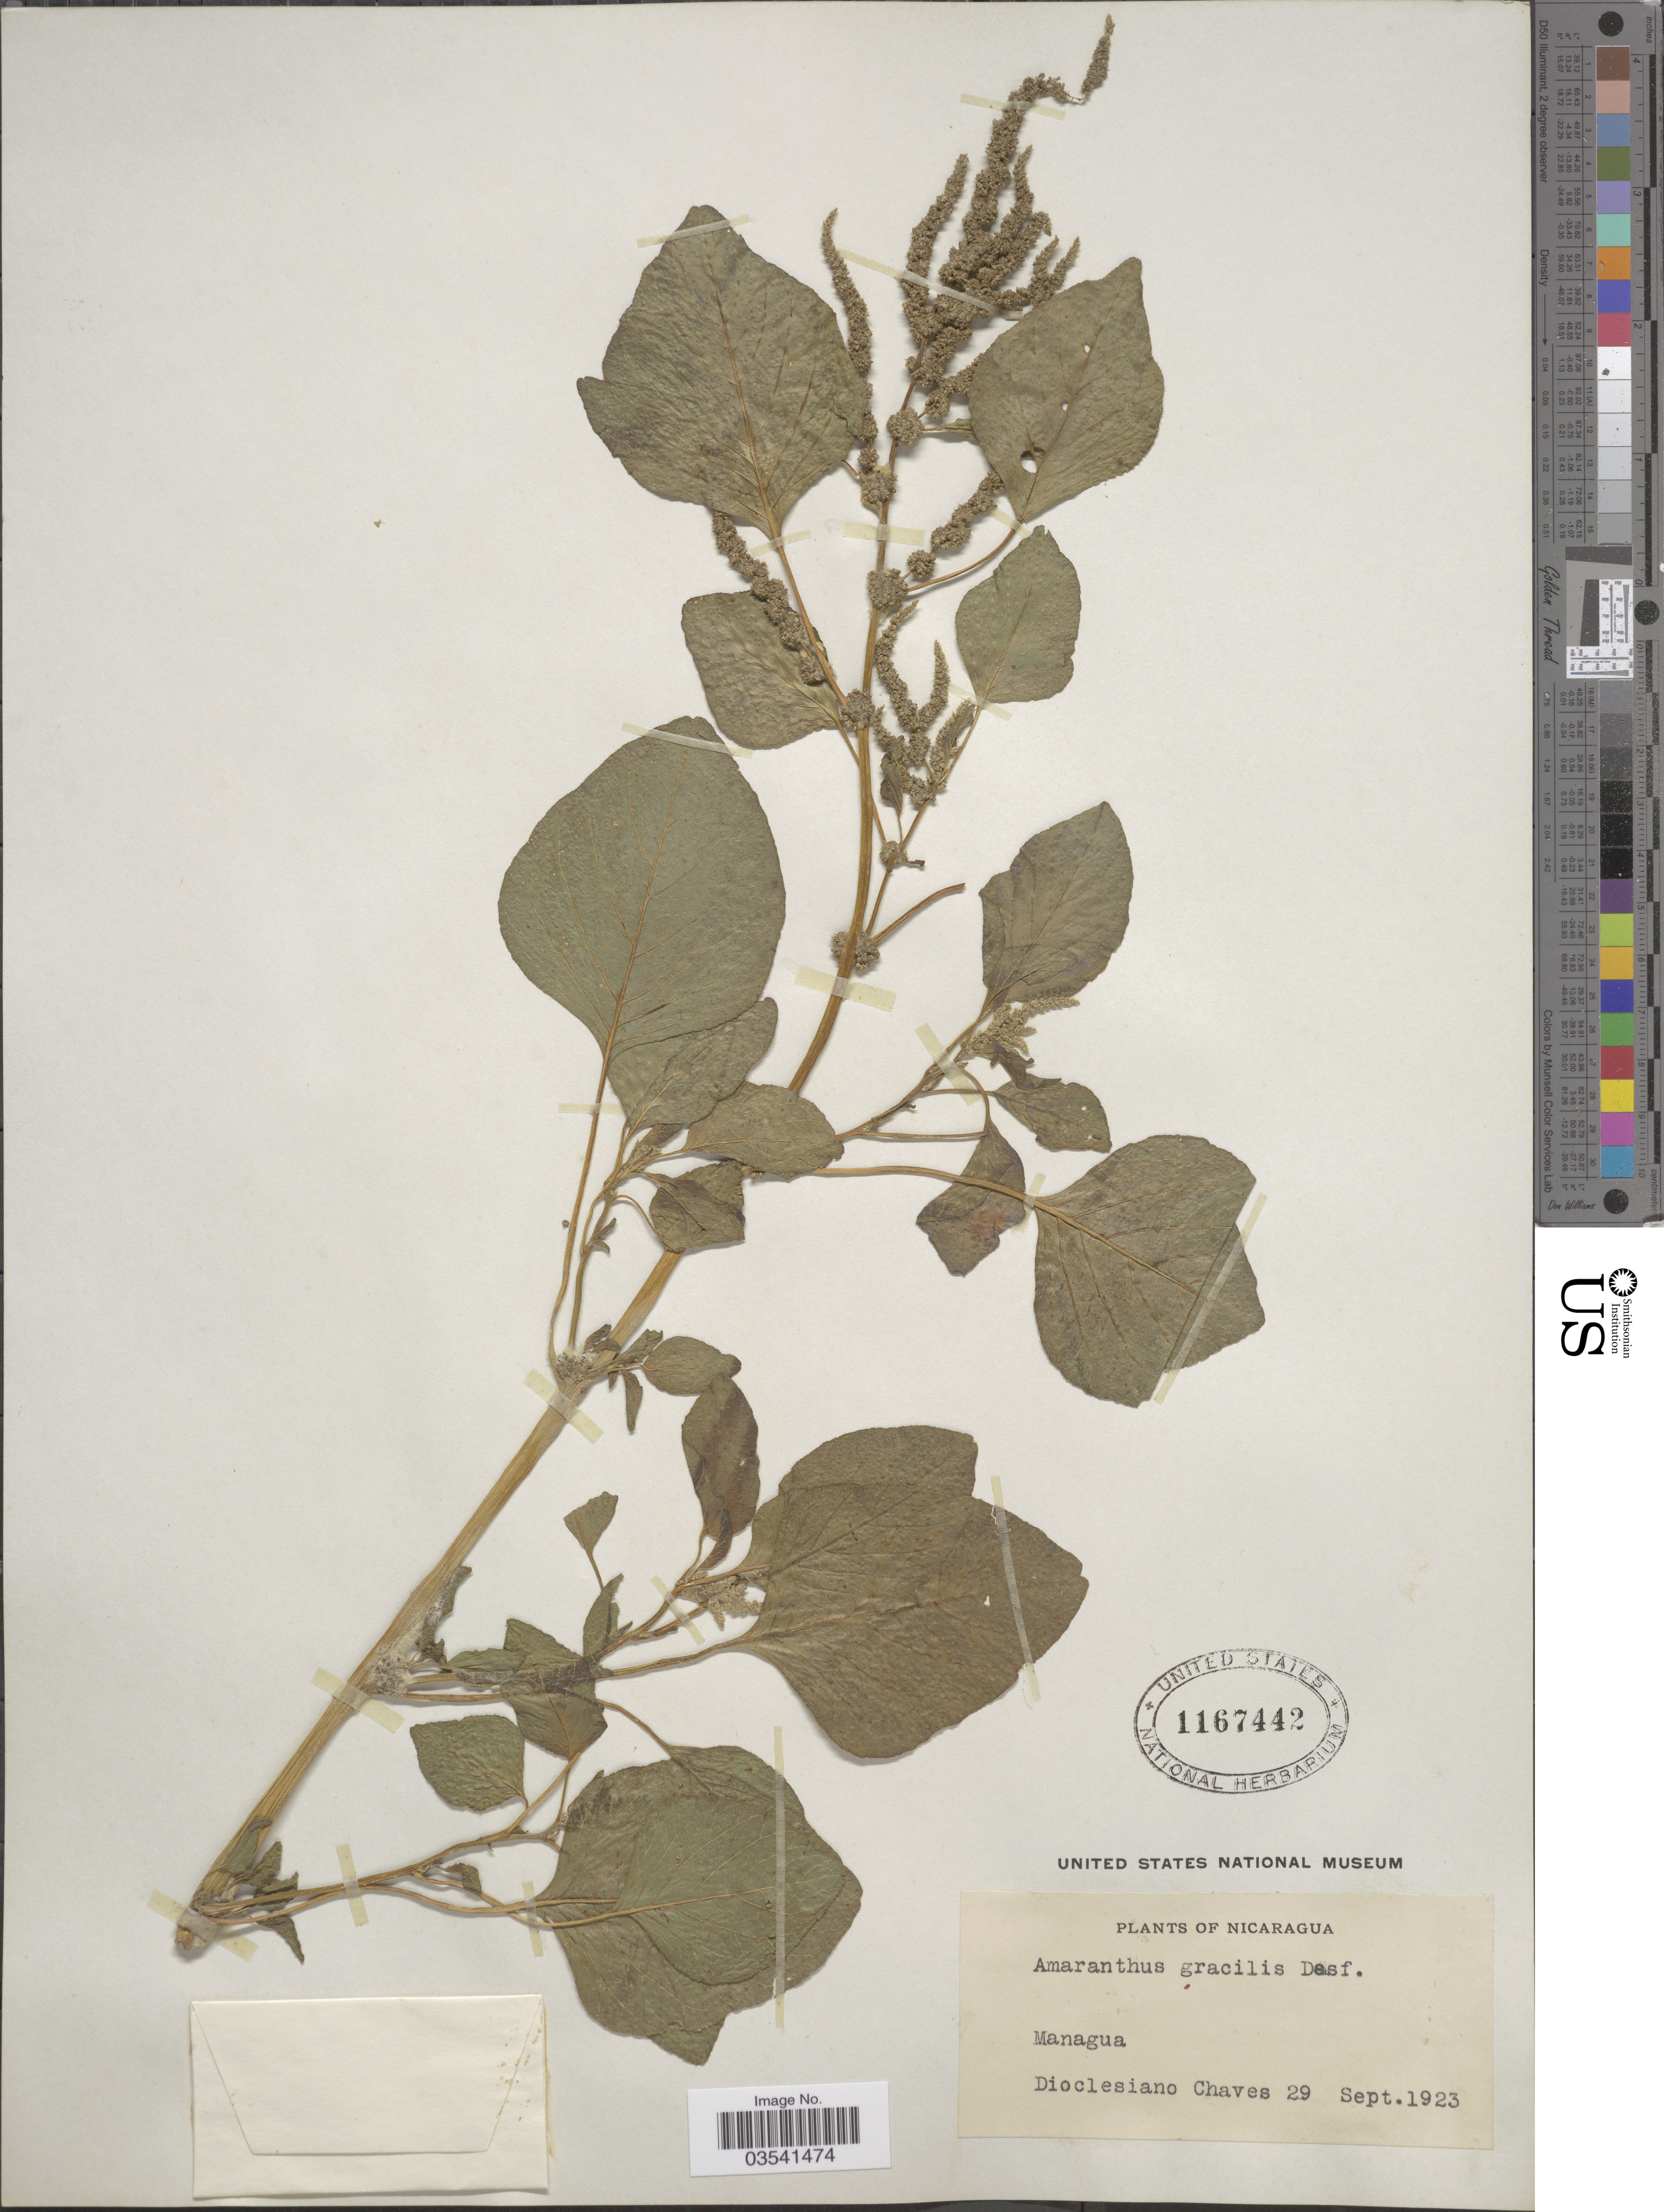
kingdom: Plantae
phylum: Tracheophyta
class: Magnoliopsida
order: Caryophyllales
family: Amaranthaceae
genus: Amaranthus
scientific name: Amaranthus gracilis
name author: Desf. ex Poir.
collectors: D. Chaves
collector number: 29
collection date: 1923-09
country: Nicaragua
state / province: Managua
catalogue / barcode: US 1167442